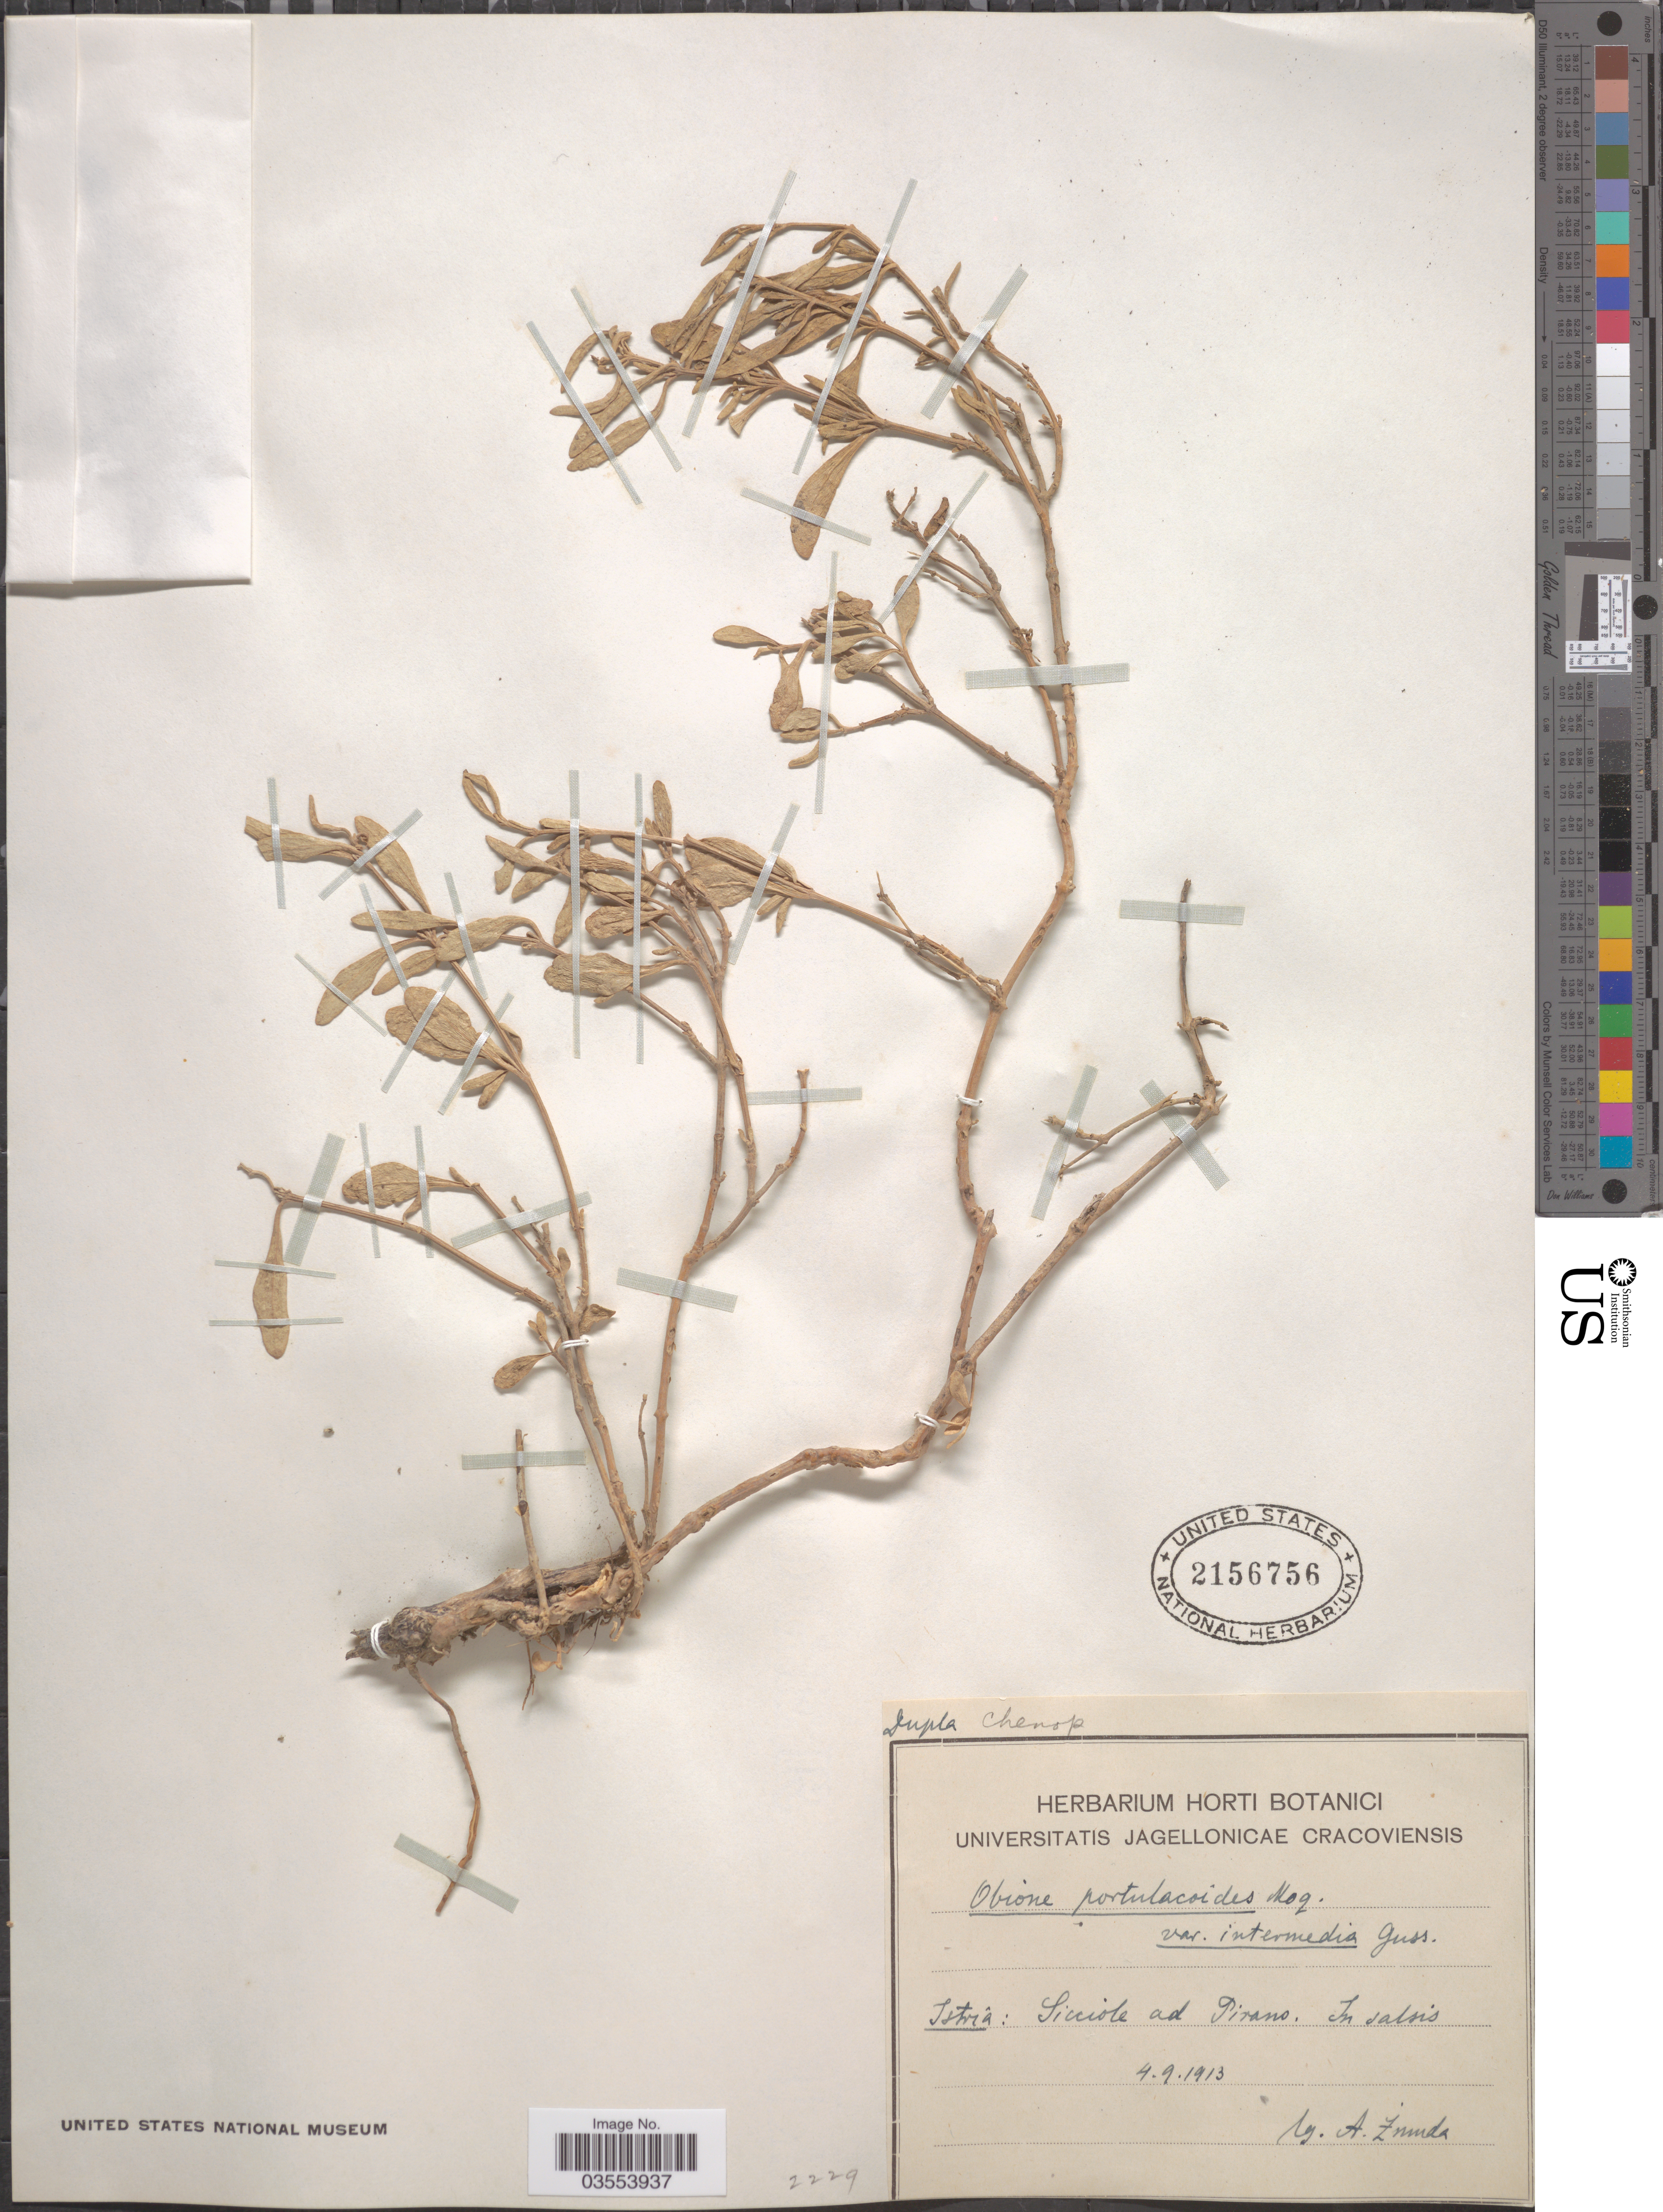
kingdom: Plantae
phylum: Tracheophyta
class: Magnoliopsida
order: Caryophyllales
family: Amaranthaceae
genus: Atriplex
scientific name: Atriplex portulacoides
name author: L.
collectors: A. Zmuda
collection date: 1913-09-04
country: Slovenia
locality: Sicciole ad Pirano. In salsis.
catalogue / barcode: US 2156756